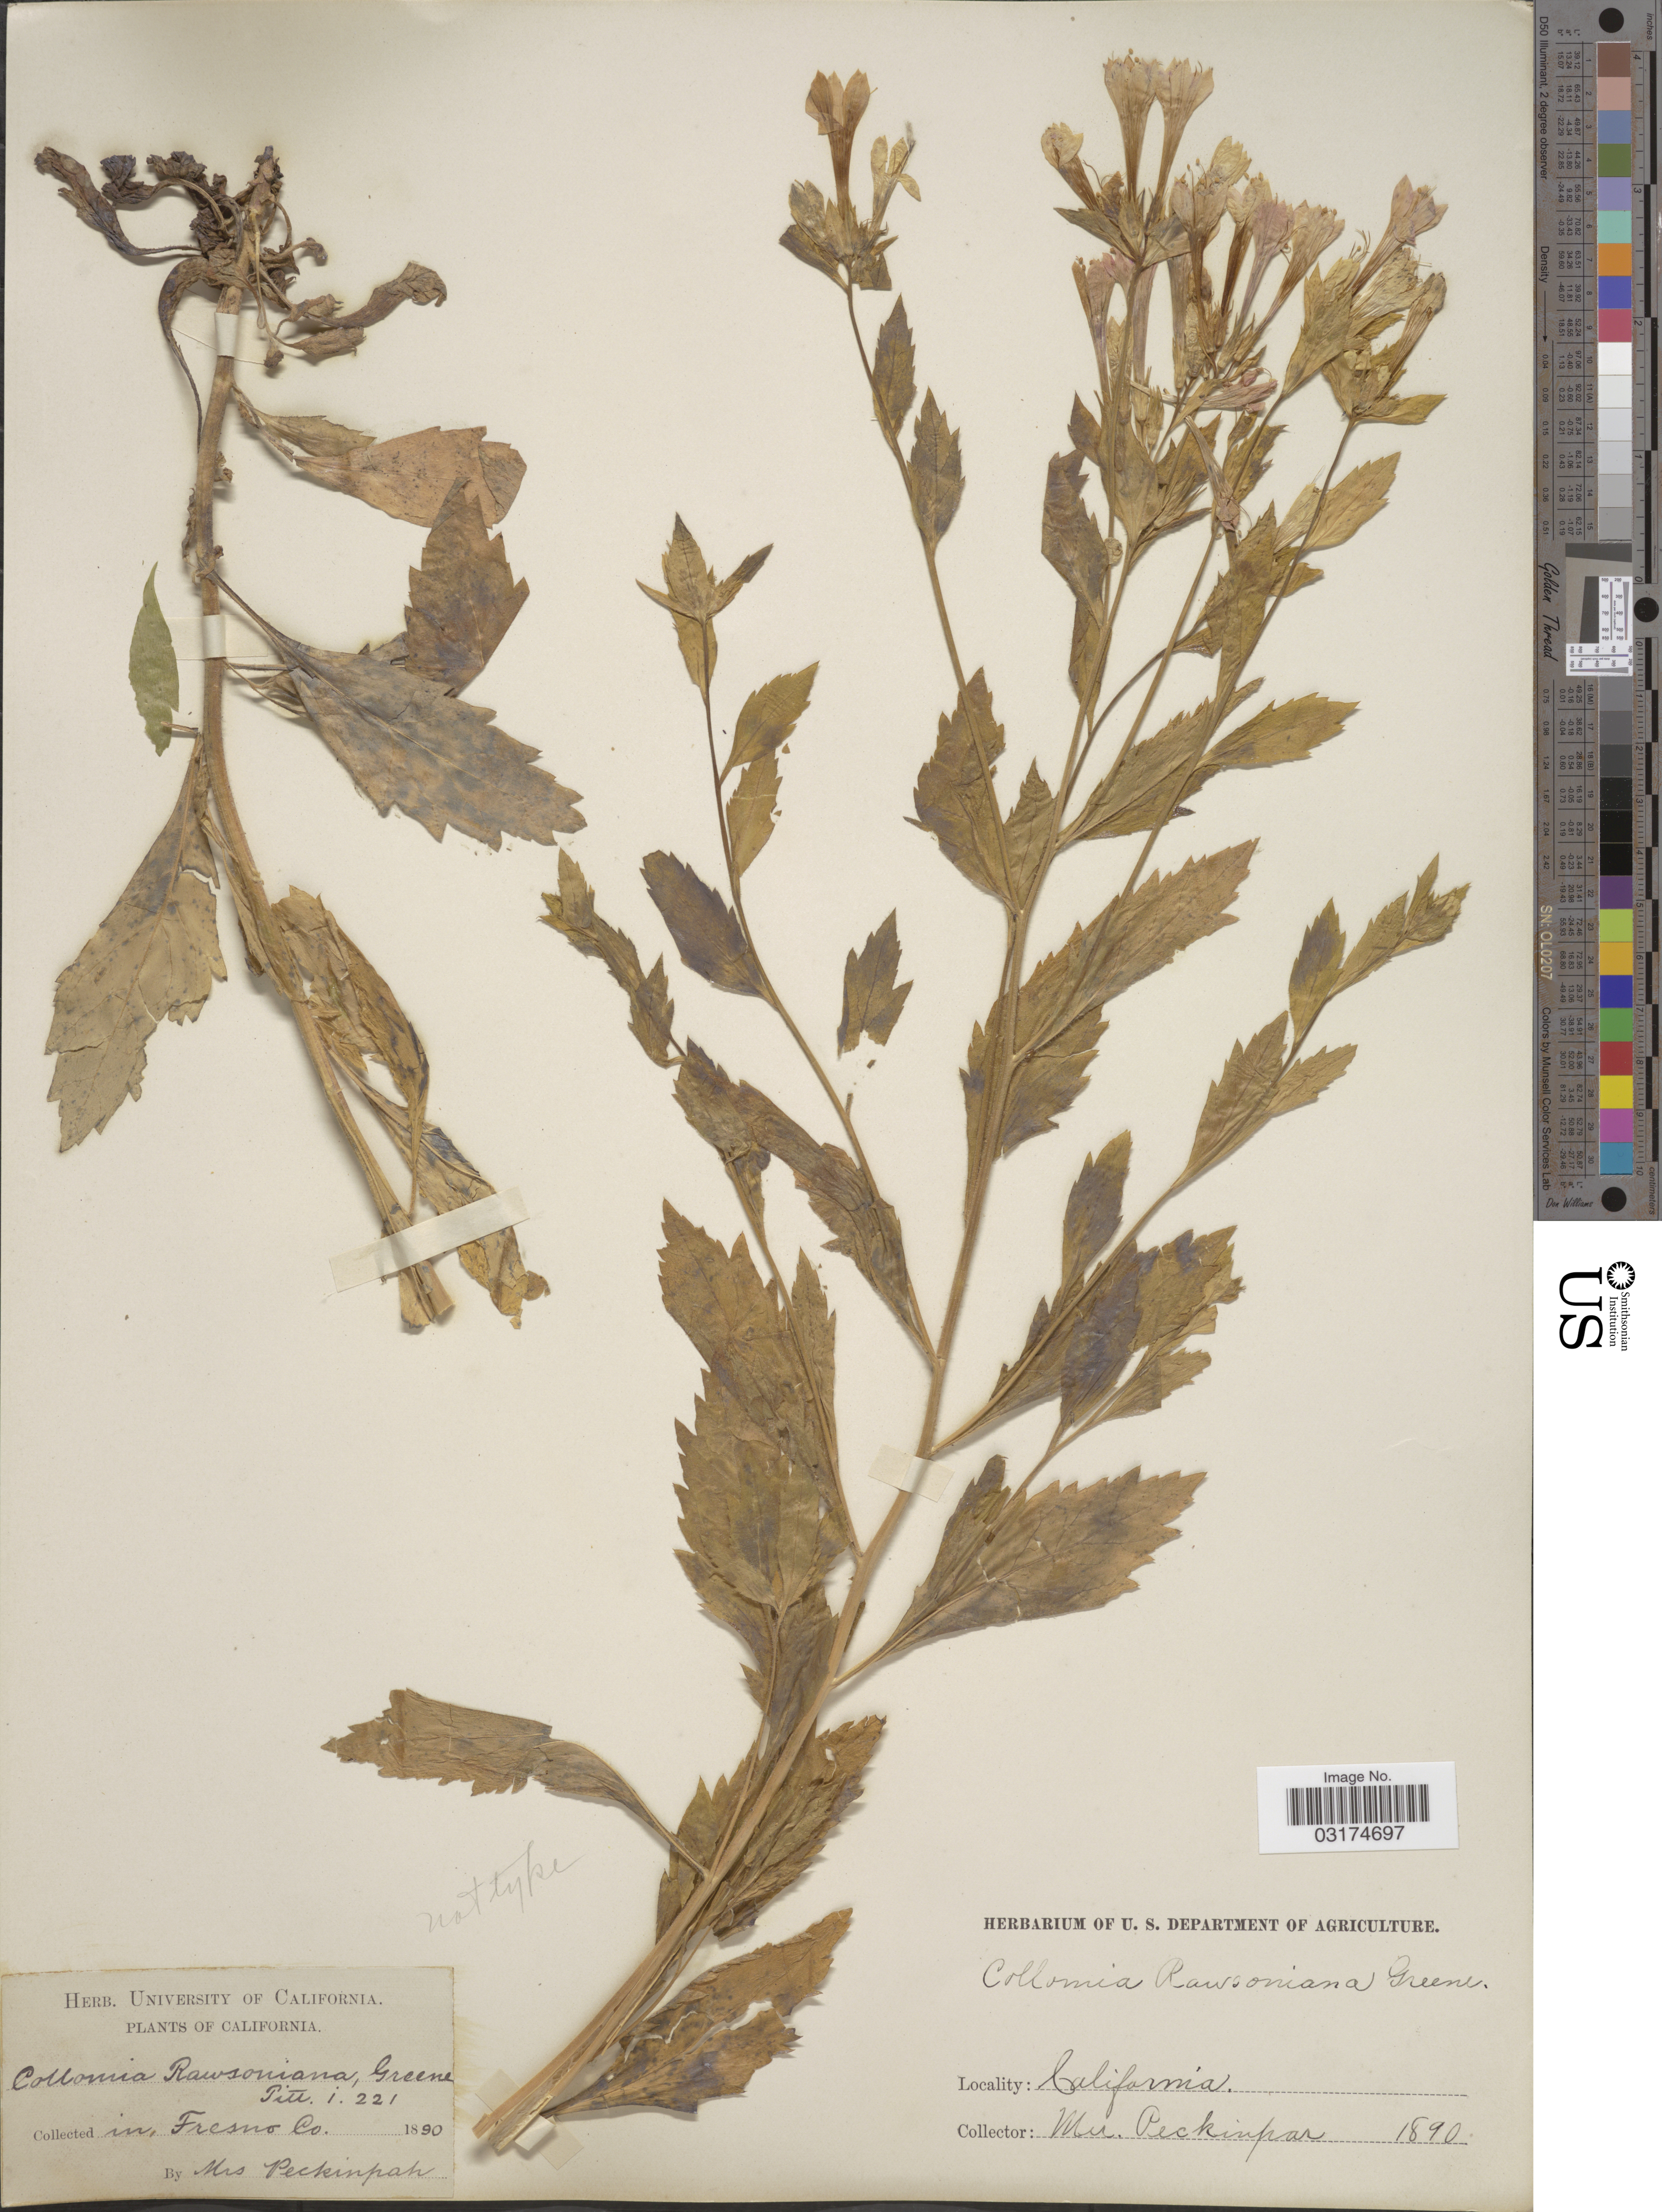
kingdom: Plantae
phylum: Tracheophyta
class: Magnoliopsida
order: Ericales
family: Polemoniaceae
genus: Collomia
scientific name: Collomia rawsoniana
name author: S.W. Greene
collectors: Peckinpah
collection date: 1890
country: United States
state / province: California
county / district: Fresno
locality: In Fresno Co.